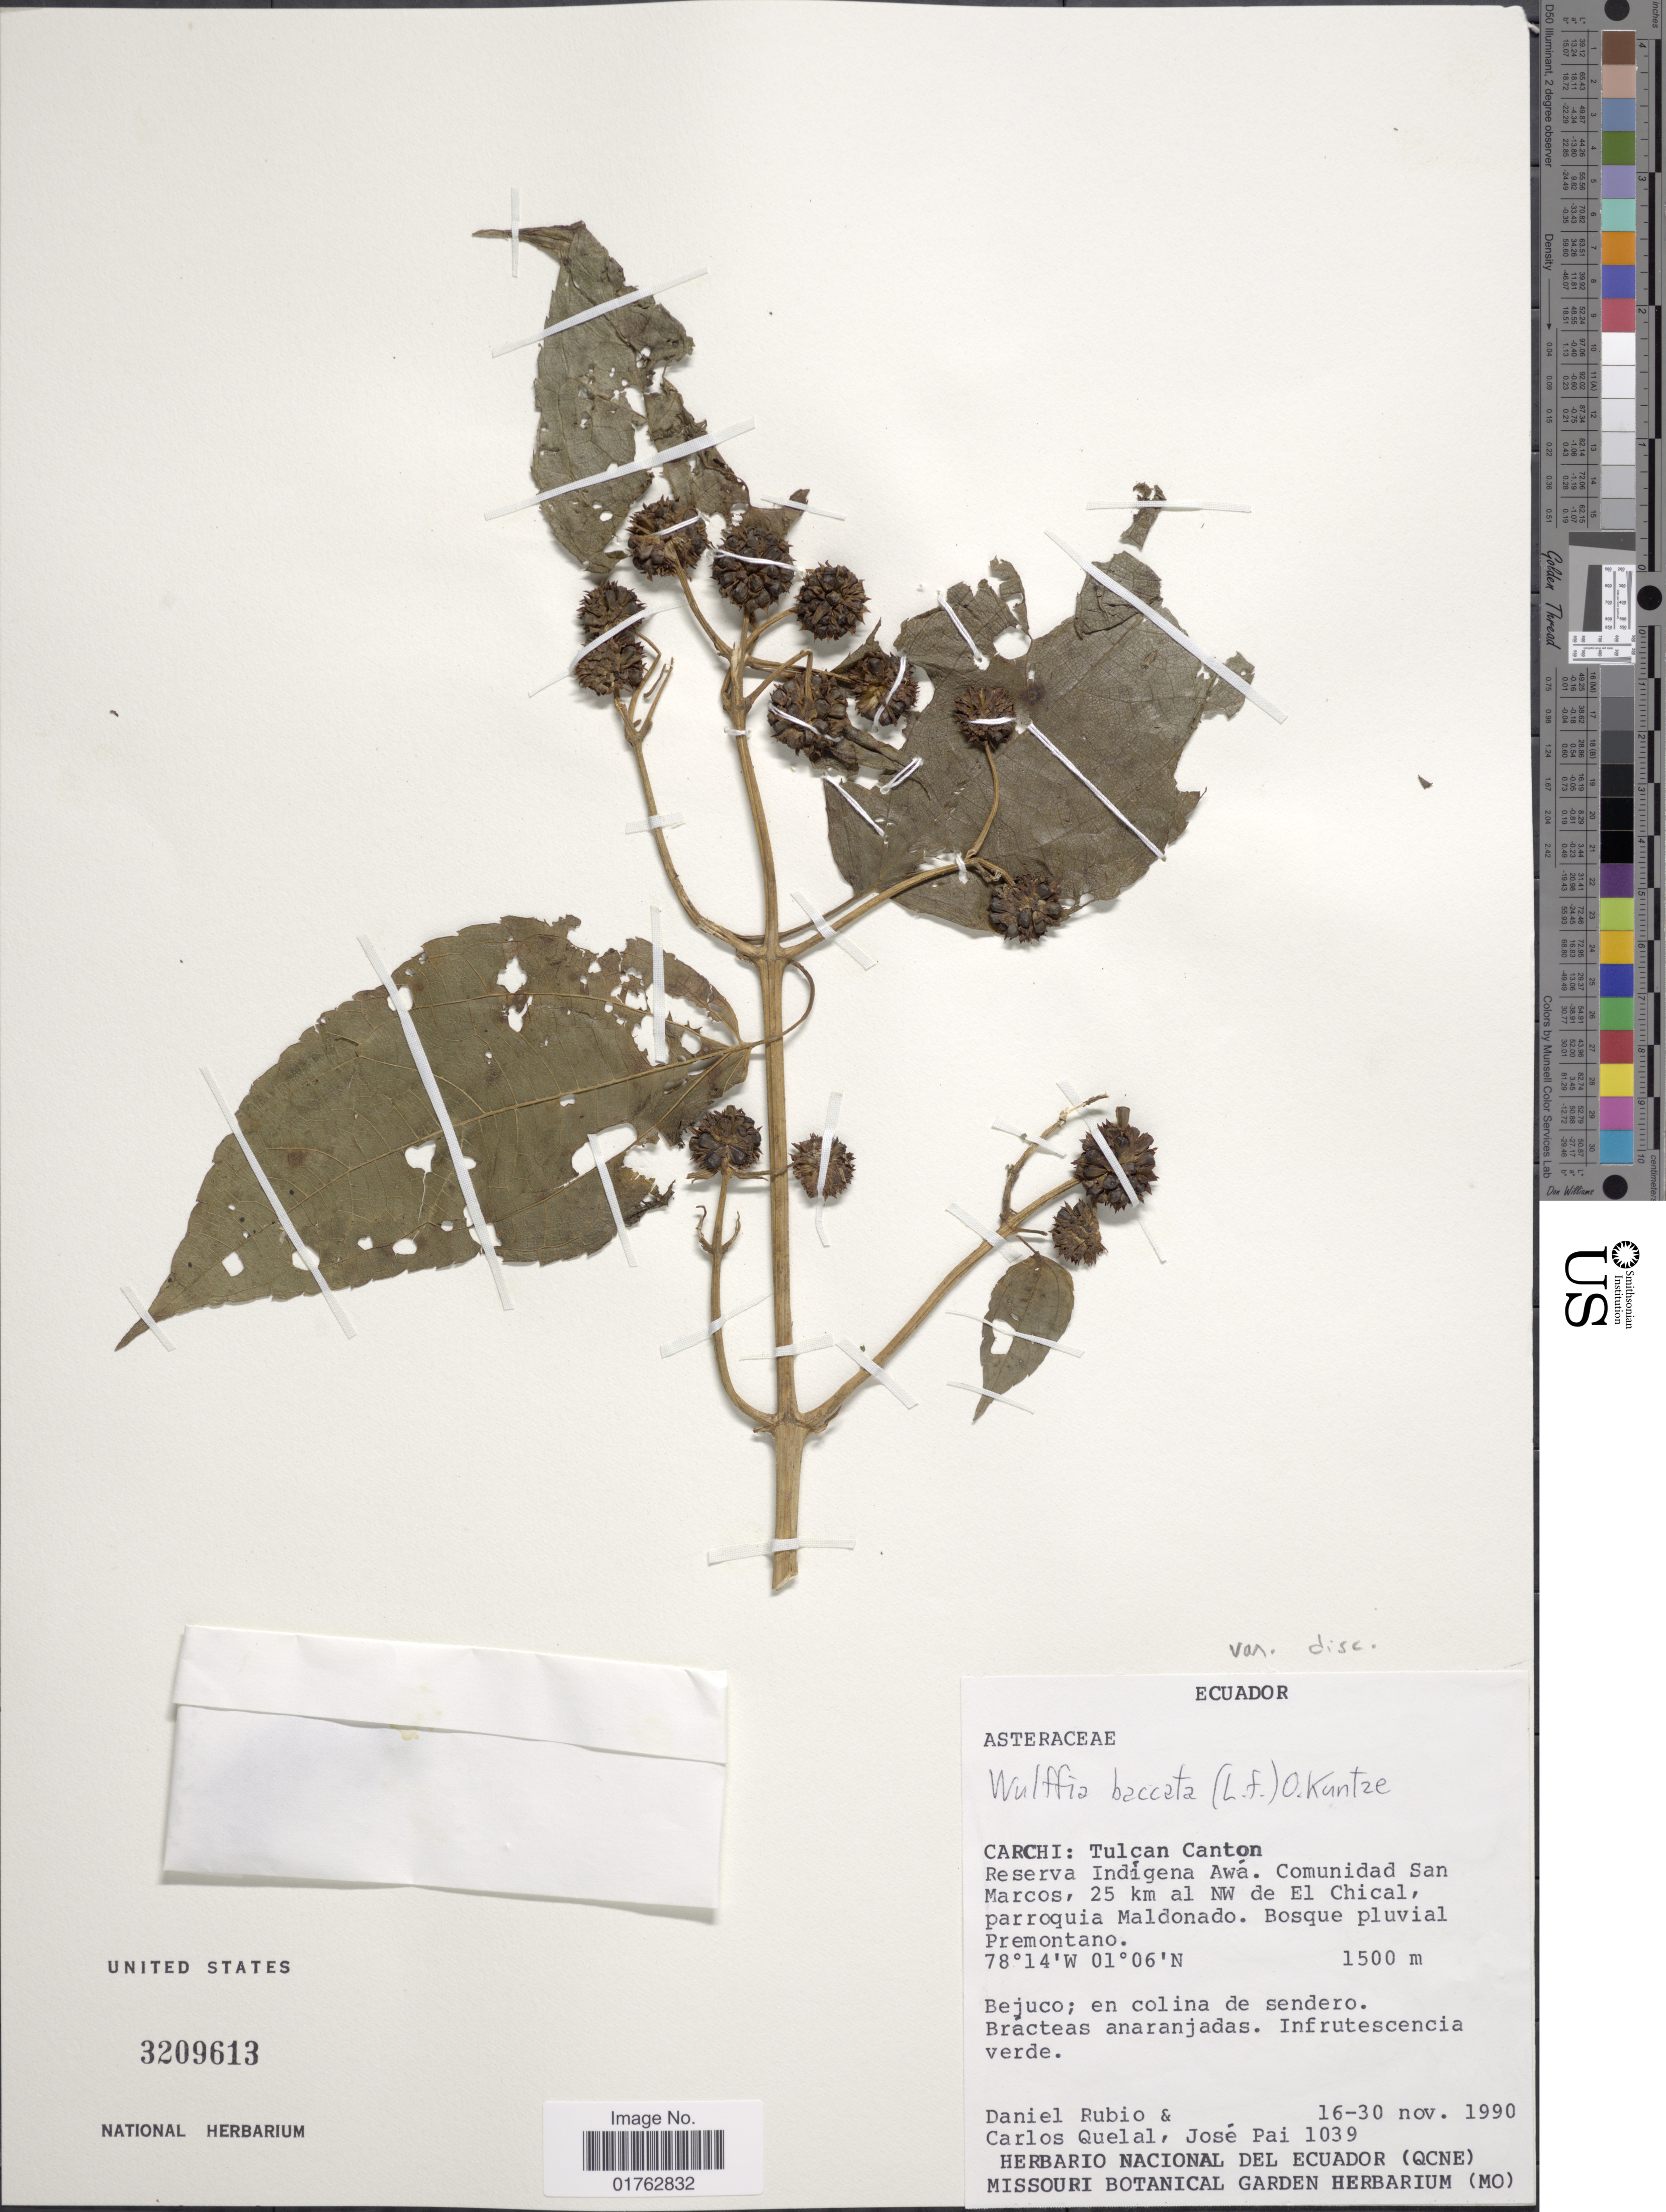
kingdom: Plantae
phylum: Tracheophyta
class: Magnoliopsida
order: Asterales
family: Asteraceae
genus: Wulffia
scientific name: Wulffia baccata var. discoidea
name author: S.F. Blake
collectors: D. Rubio, C. Quelal & J. Pai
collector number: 1039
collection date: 1990-11-16/1990-11-30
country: Ecuador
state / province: Carchi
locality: Tulcan Canton, Reserva Indigena Awa, Comunidad San Marcos, 25 km al NW de El Chical, parroquia Maldonado, Bosque pluvial Premontano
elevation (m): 1500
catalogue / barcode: US 3209613